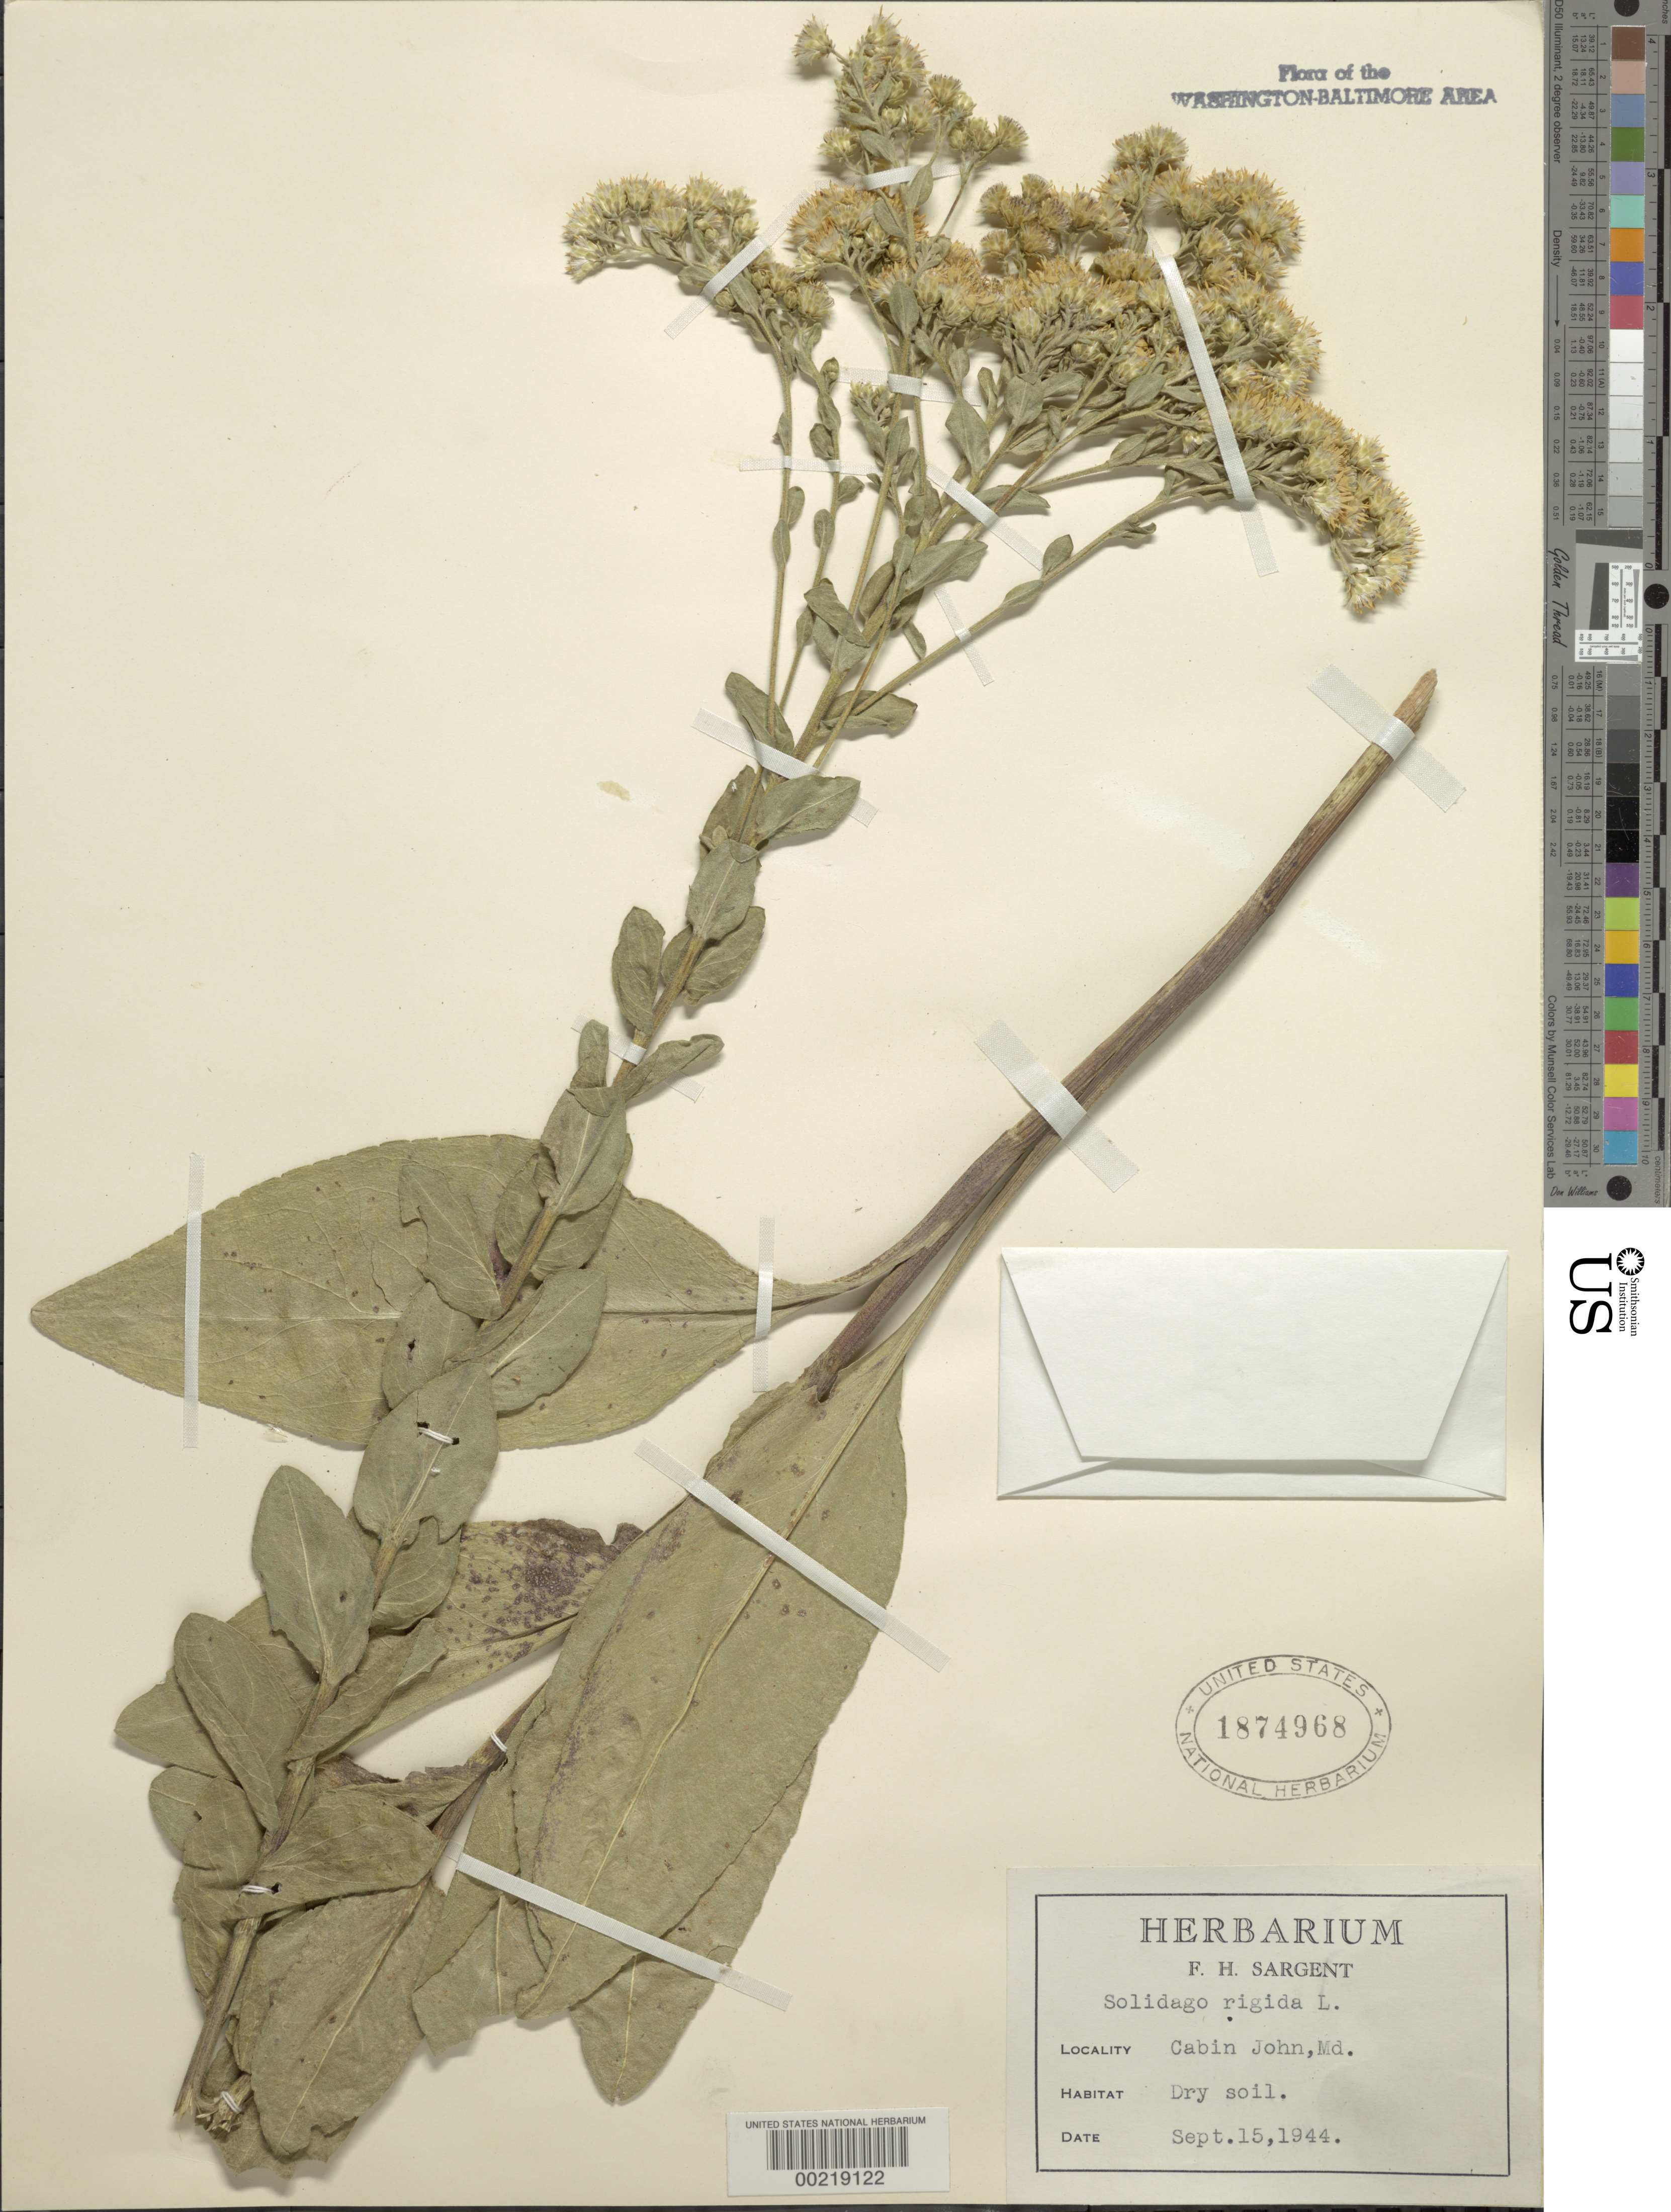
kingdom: Plantae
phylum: Tracheophyta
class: Magnoliopsida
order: Asterales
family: Asteraceae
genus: Solidago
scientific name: Solidago rigida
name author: L.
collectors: F. H. Sargent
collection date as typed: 15 Sep 1944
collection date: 1944-09-15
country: United States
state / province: Maryland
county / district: Montgomery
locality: Cabin John C. & O. Canal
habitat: Dry soil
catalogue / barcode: US 1874968